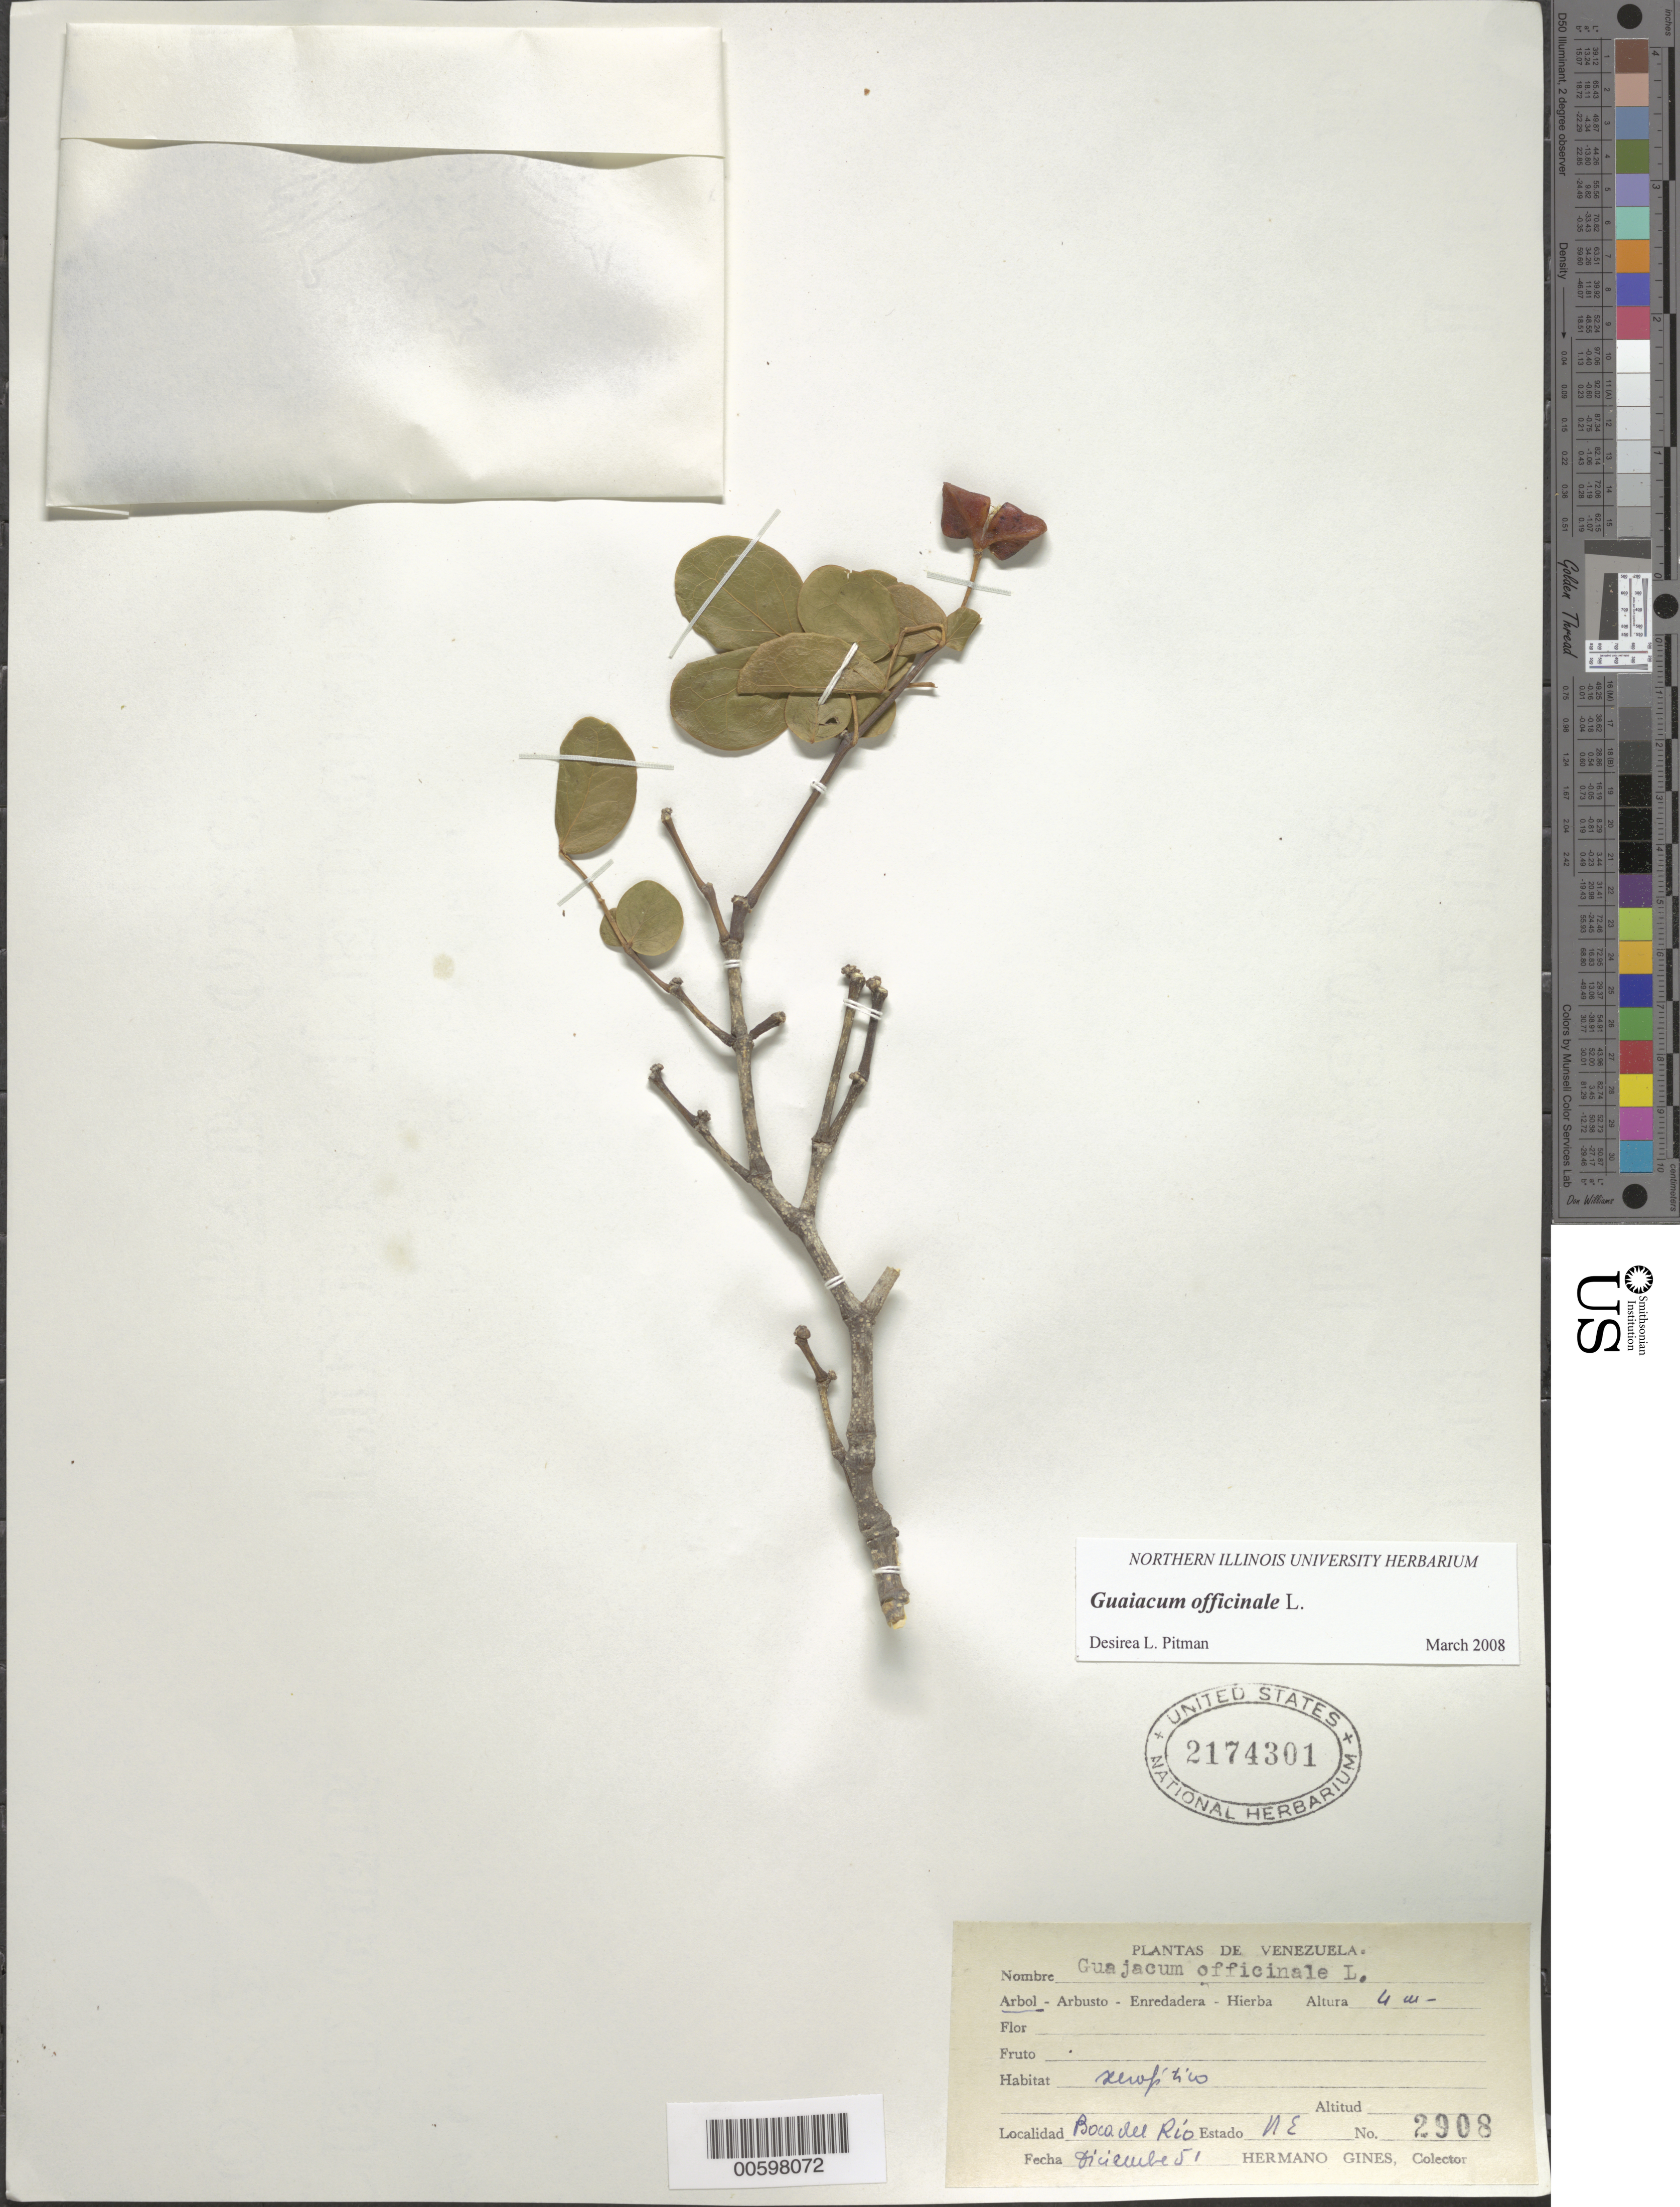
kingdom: Plantae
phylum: Tracheophyta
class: Magnoliopsida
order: Zygophyllales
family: Zygophyllaceae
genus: Guaiacum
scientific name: Guaiacum officinale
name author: L.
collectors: Bro. Gines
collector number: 2908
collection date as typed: Dec 1951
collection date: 1951-12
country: Venezuela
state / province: Nueva Esparta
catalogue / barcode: US 2174301